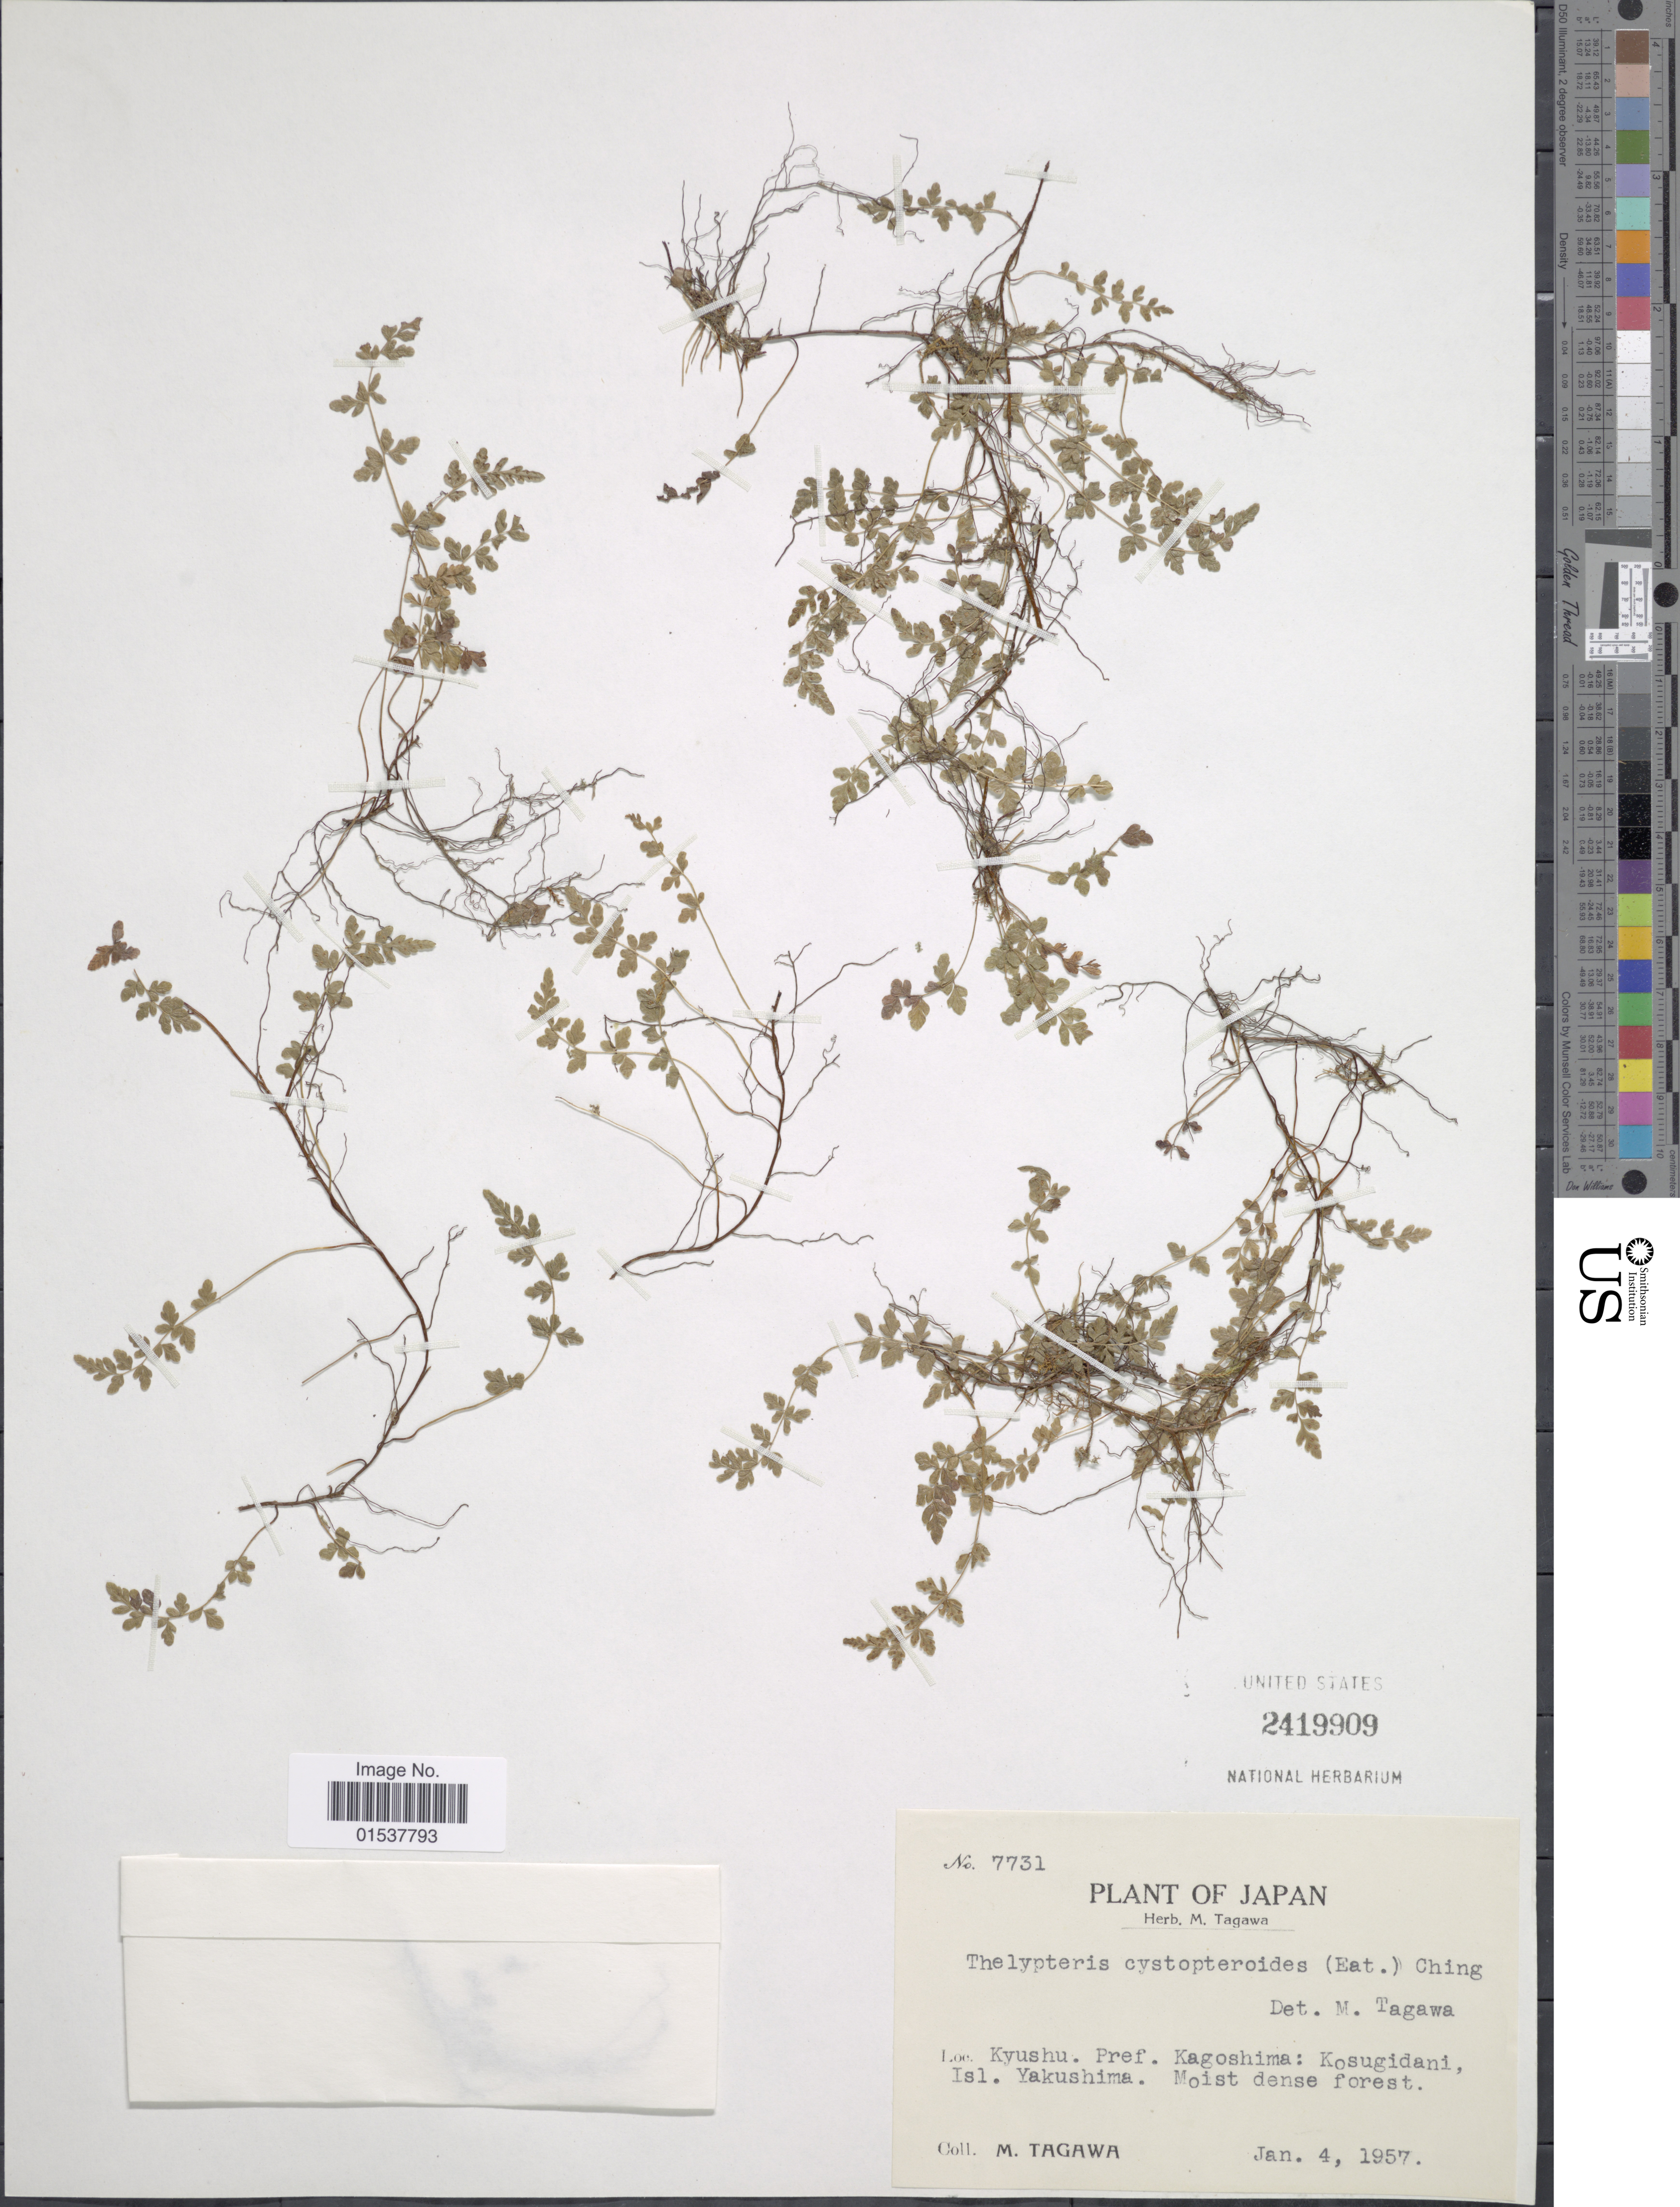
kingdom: Plantae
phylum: Tracheophyta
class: Polypodiopsida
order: Polypodiales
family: Thelypteridaceae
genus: Parathelypteris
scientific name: Parathelypteris cystoperoides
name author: (D.C. Eaton) Ching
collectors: M. Tagawa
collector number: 7731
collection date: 1957-01-04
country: Japan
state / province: Kagosima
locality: Kyushu. pref. Kagoshima: Kosugidani, Isl. Yakushima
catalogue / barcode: US 2419909